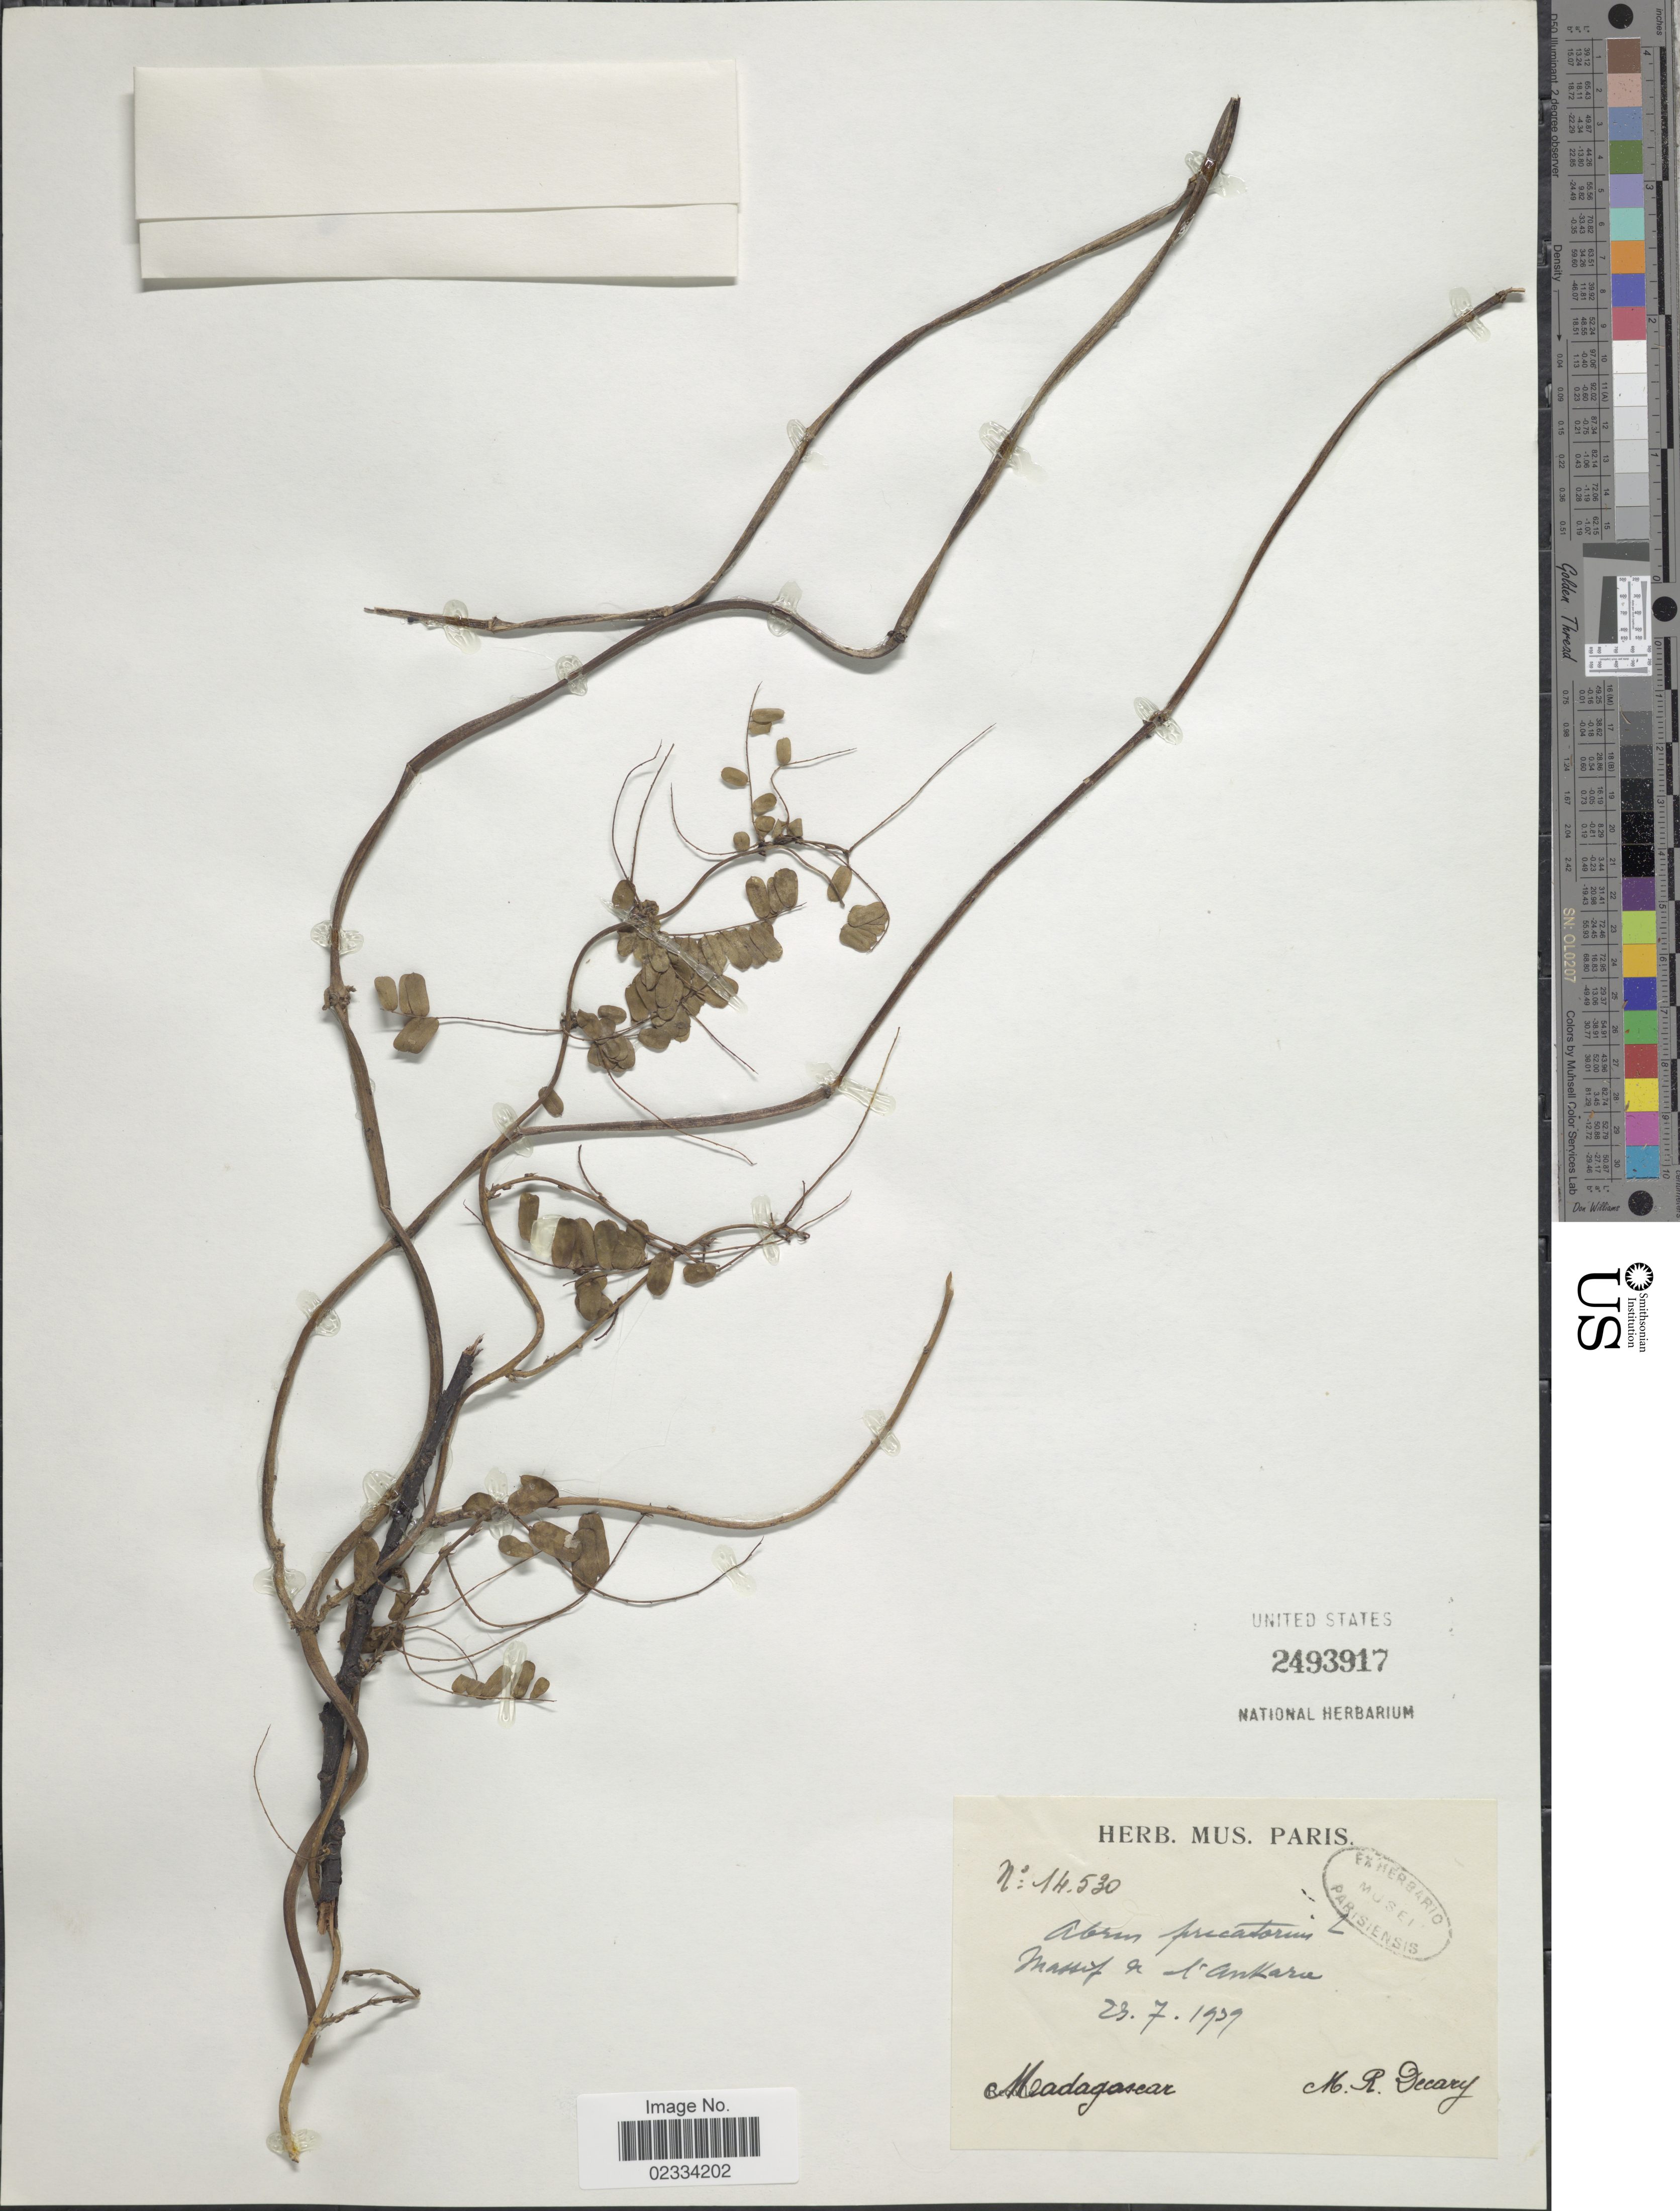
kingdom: Plantae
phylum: Tracheophyta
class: Magnoliopsida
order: Fabales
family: Fabaceae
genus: Abrus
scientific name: Abrus precatorius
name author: L.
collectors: R. Decary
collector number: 14530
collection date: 1939-07-23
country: Madagascar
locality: Massif de l'Ankara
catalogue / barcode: US 2493917